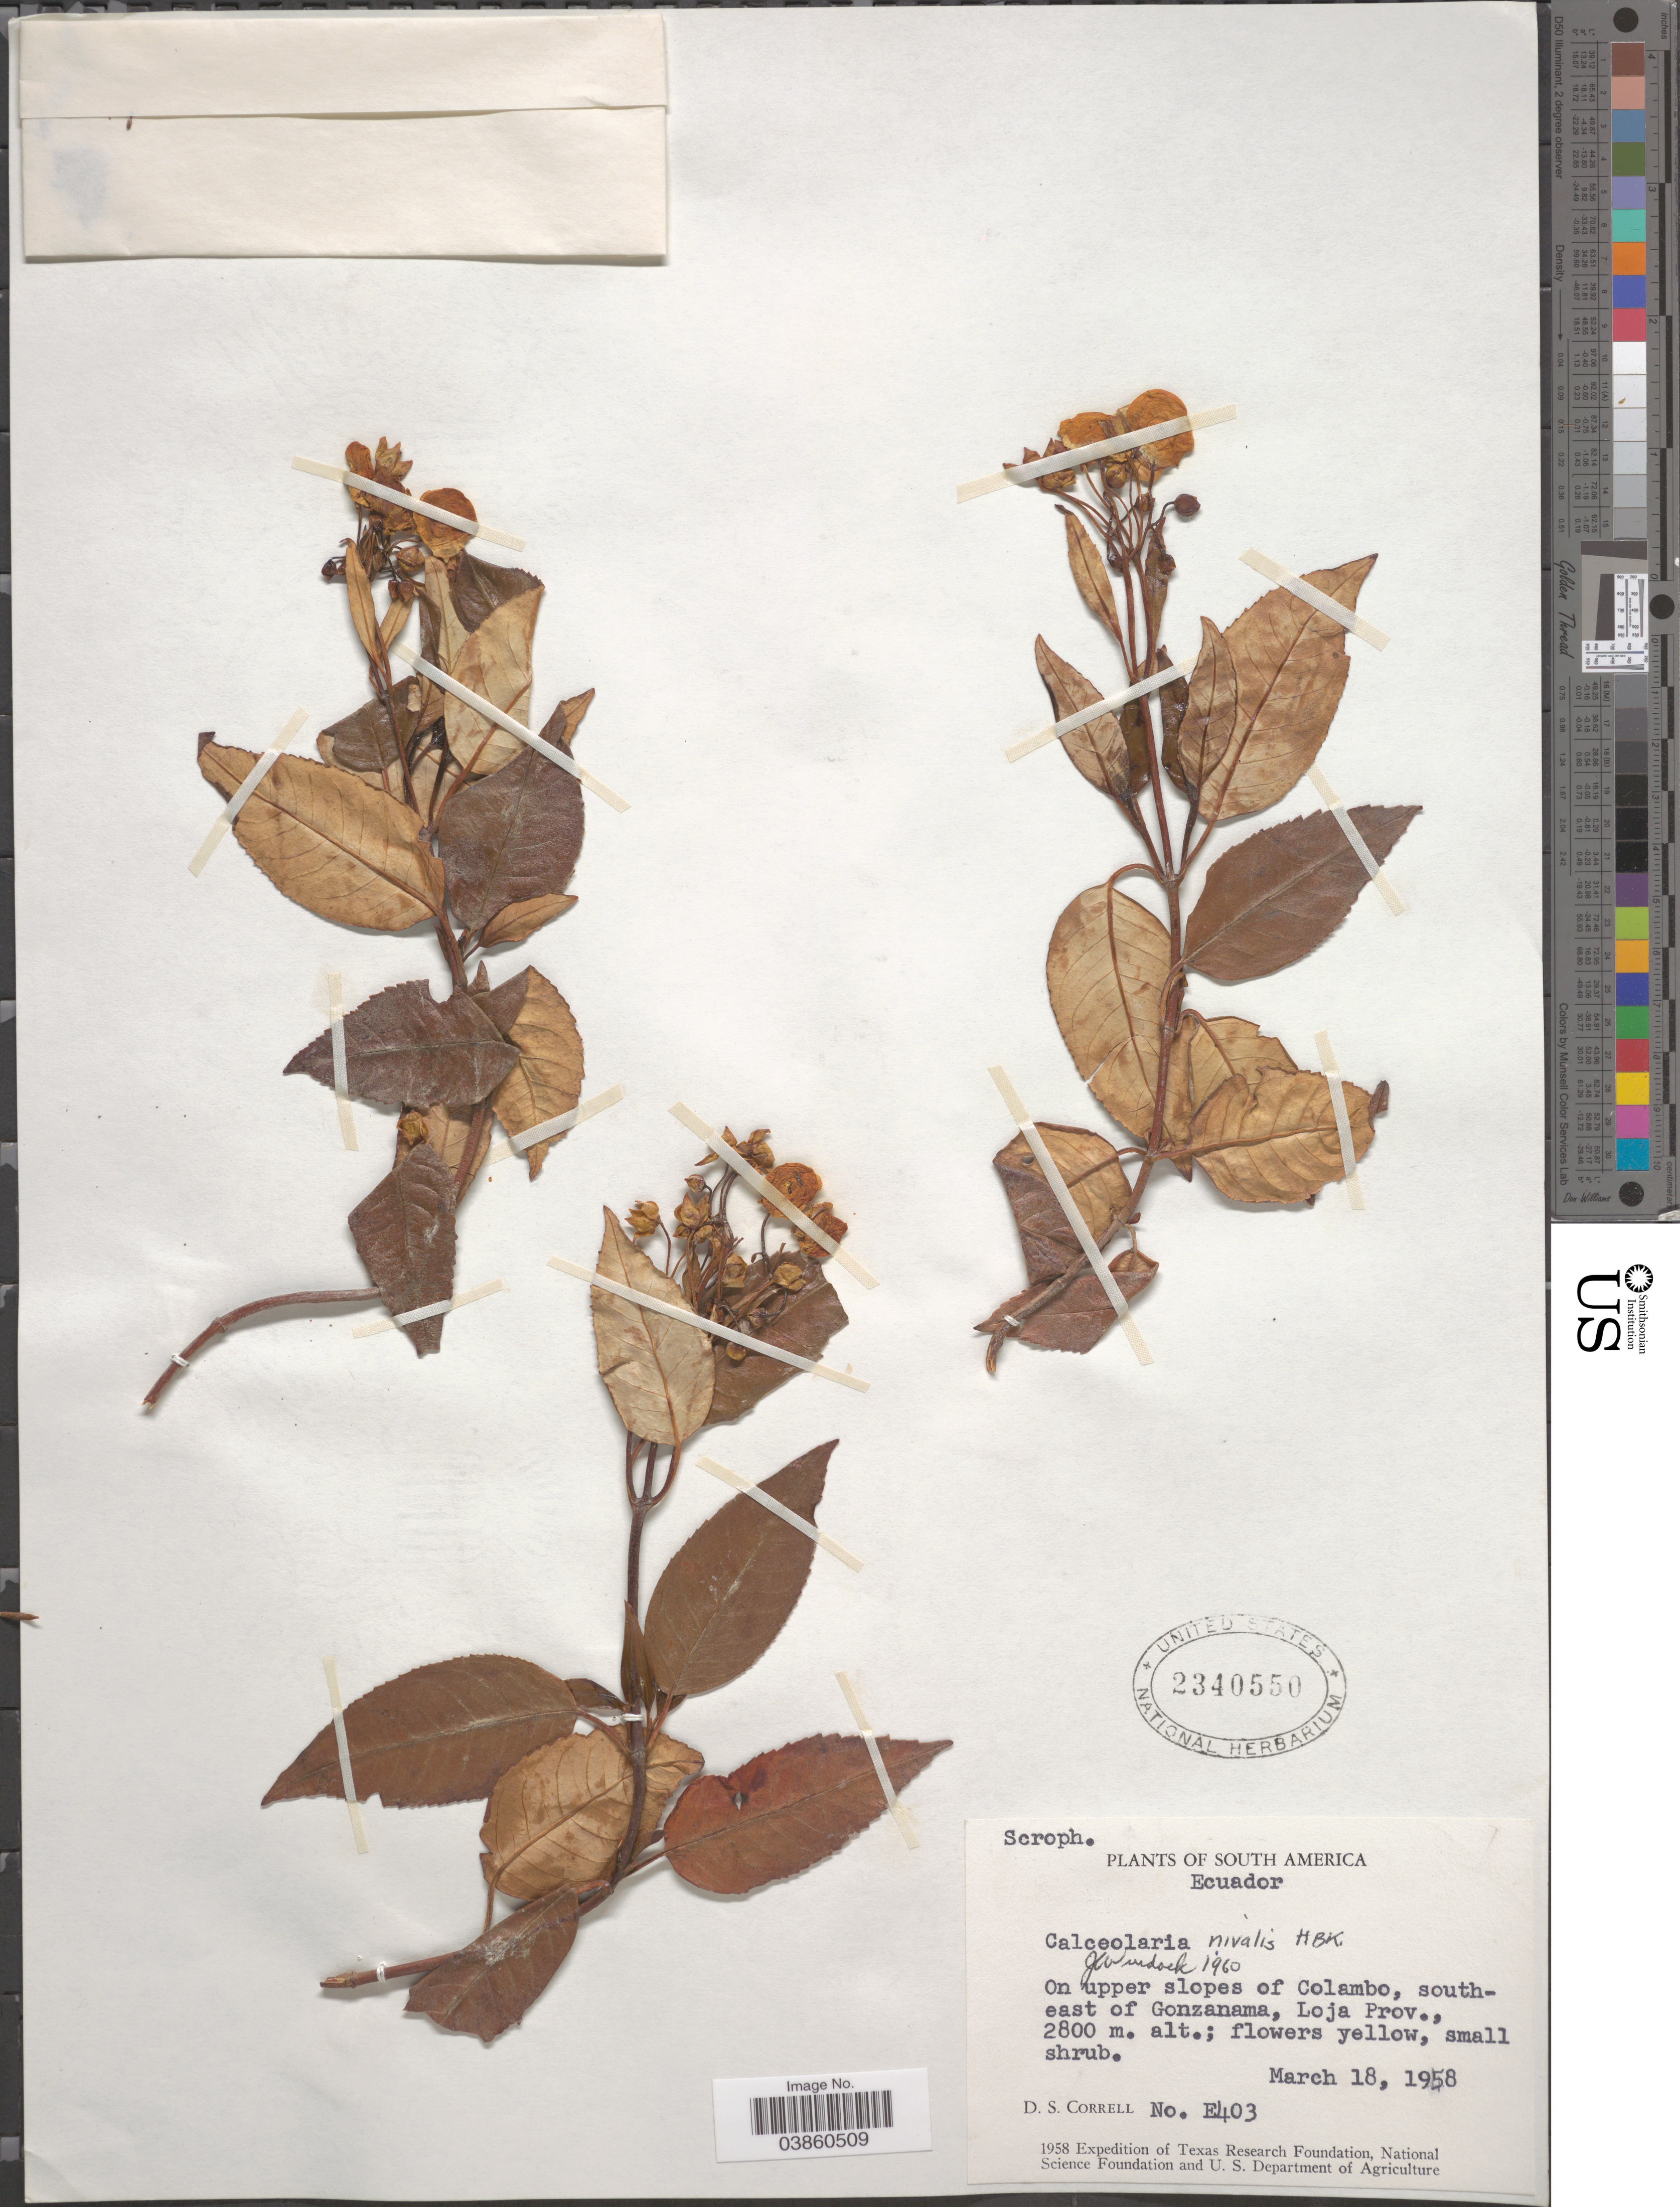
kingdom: Plantae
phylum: Tracheophyta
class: Magnoliopsida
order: Lamiales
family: Calceolariaceae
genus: Calceolaria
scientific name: Calceolaria nivalis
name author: Kunth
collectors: D. S. Correll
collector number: E403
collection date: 1958-03-18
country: Ecuador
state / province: Loja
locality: South America. On upper slopes of Colambo, south-east of Gonzanama.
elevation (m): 2800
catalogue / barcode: US 2340550